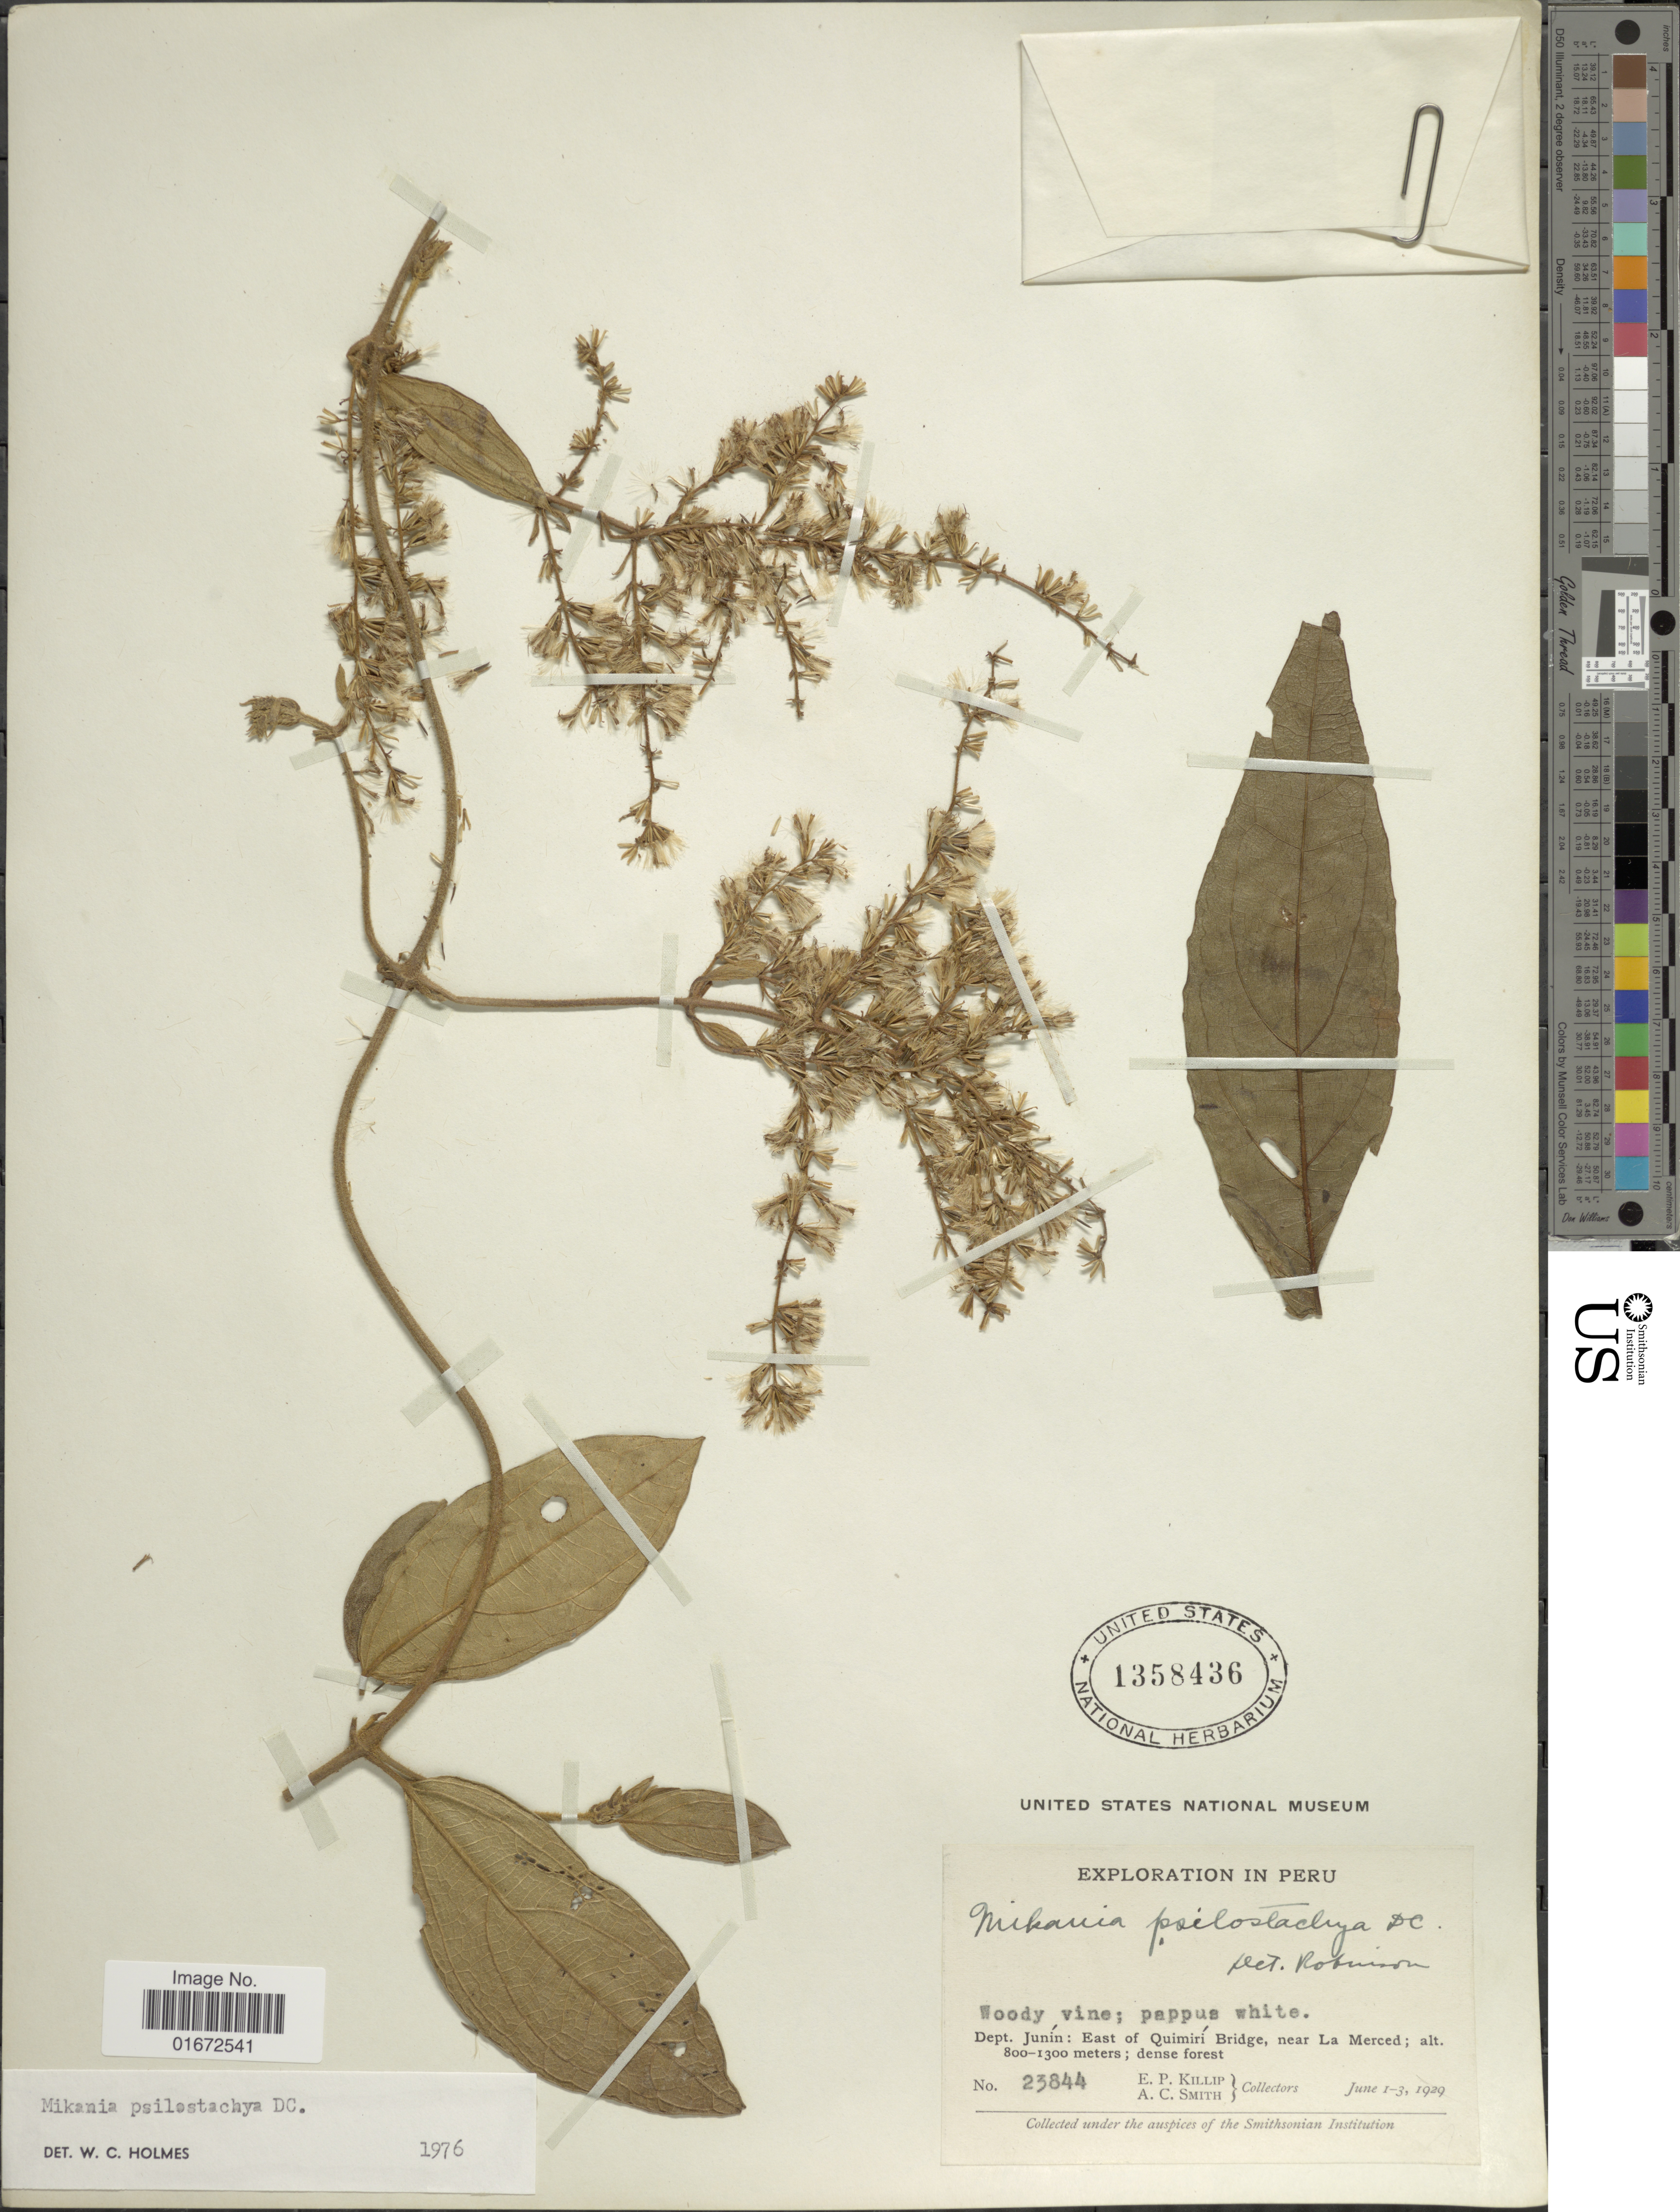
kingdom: Plantae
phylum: Tracheophyta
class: Magnoliopsida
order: Asterales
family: Asteraceae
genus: Mikania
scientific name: Mikania psilostachya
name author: DC.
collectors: E. P. Killip & A. C. Smith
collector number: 23844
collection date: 1929-06-01/1929-06-03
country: Peru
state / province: Junín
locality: Dept. Junín: East of Quimirí Bridge, near La Merced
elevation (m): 800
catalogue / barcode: US 1358436